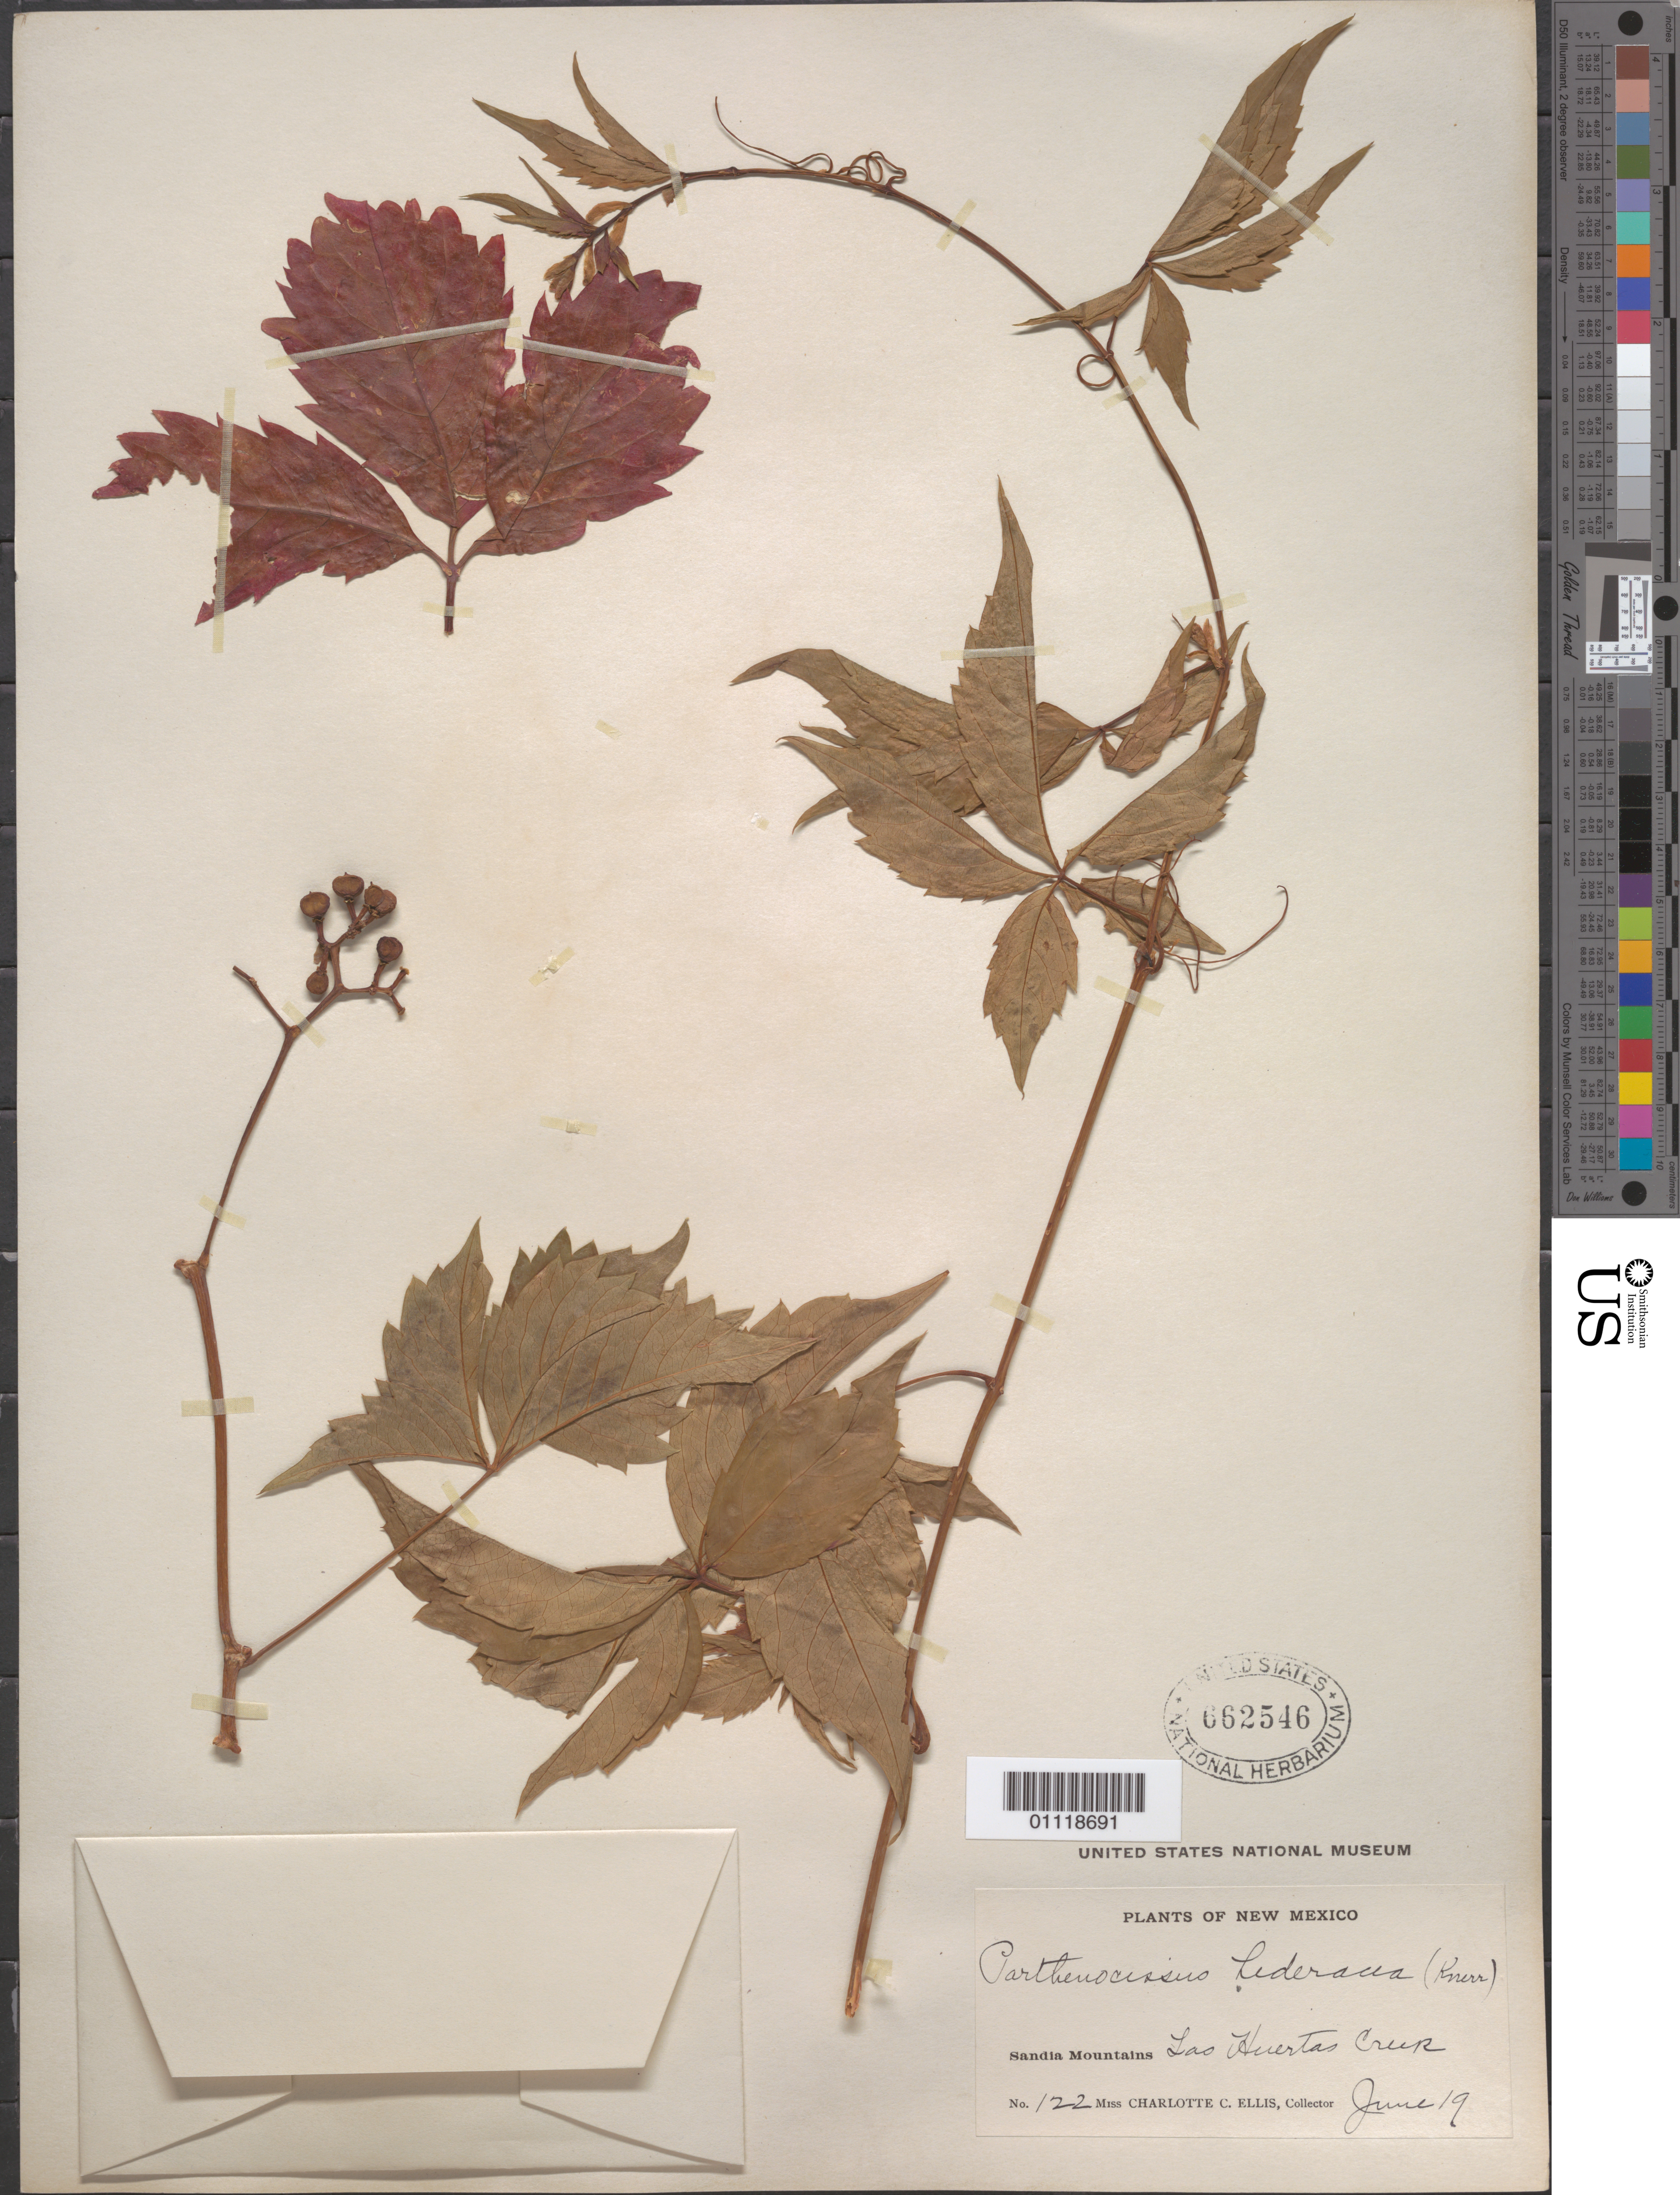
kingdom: Plantae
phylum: Tracheophyta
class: Magnoliopsida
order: Vitales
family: Vitaceae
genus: Parthenocissus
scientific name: Parthenocissus vitacea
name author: (Knerr) Hitchc.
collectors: C. C. Ellis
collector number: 122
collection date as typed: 19 Jjun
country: United States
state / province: New Mexico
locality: Sandia Mts.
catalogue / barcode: US 662546